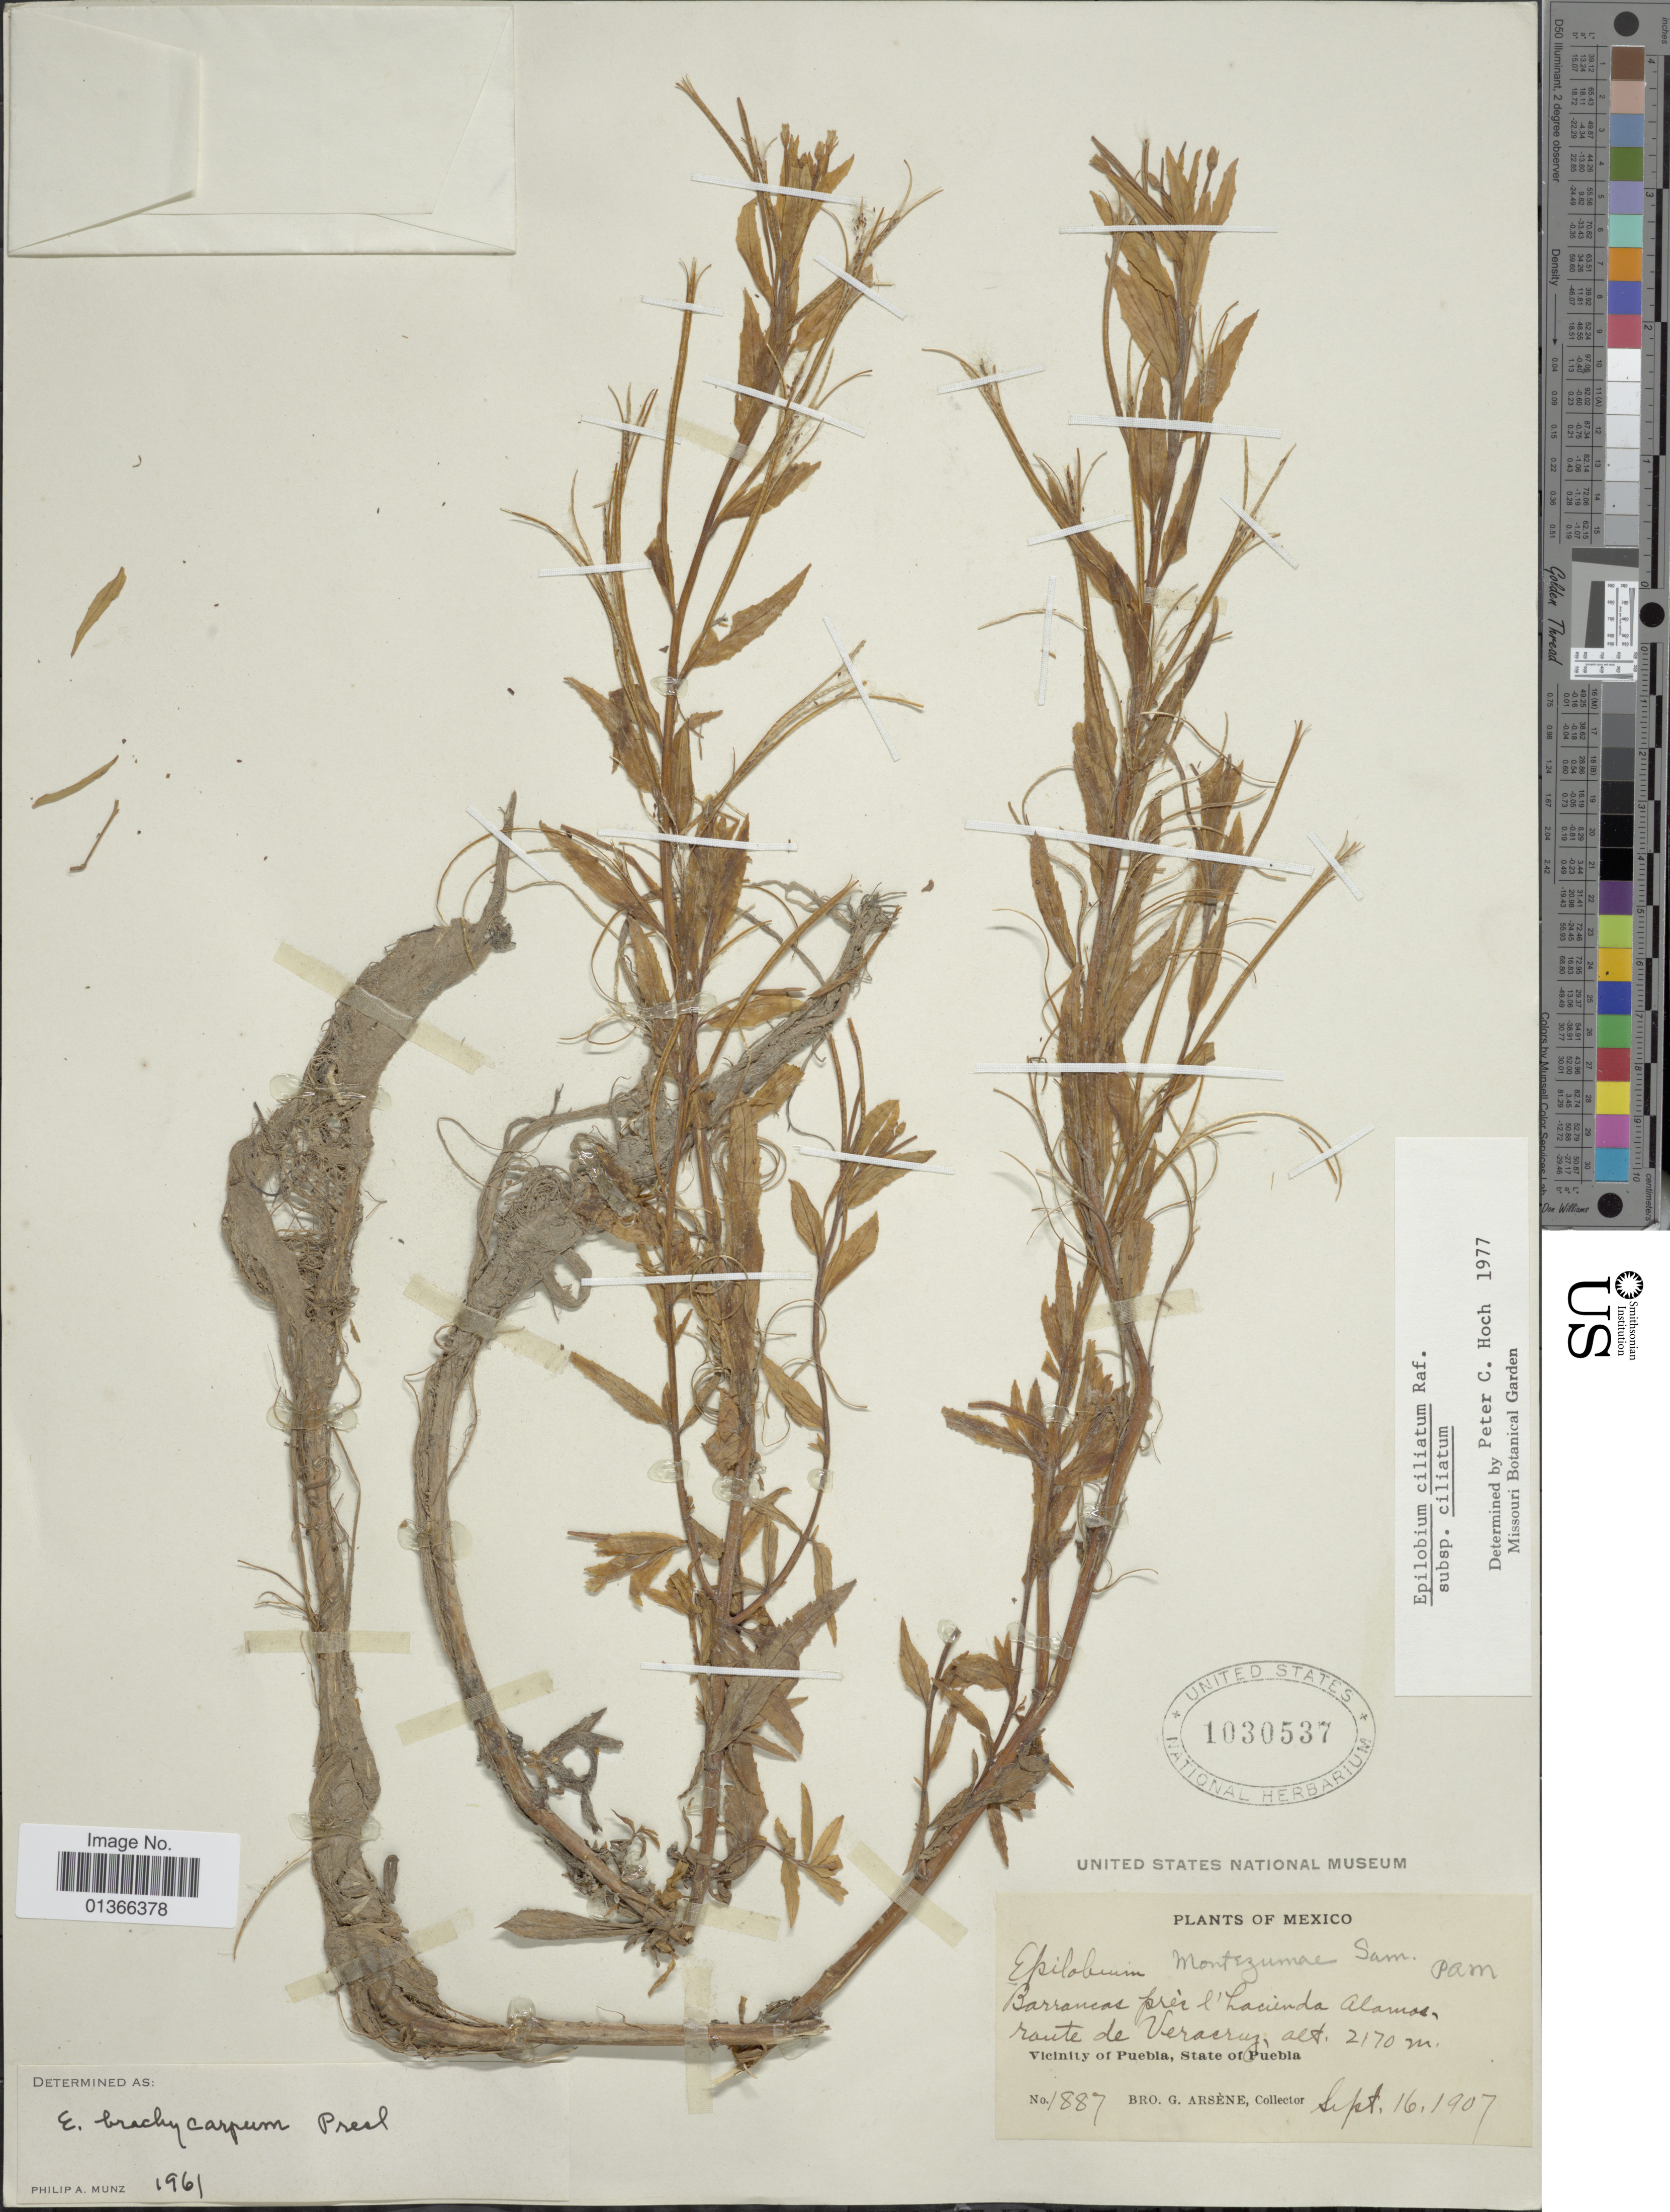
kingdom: Plantae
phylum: Tracheophyta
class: Magnoliopsida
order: Myrtales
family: Onagraceae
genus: Epilobium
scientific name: Epilobium ciliatum subsp. ciliatum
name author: Raf.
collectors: Bro. G. Arsène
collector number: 1887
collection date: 1907-09-16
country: Mexico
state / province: Puebla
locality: Barrancas près l'hacienda Alamos, route de Veracruz [Canyons near Hacienda Alamos, Veracruz Road] - Vicinity of Puebla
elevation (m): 2170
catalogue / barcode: US 1030537